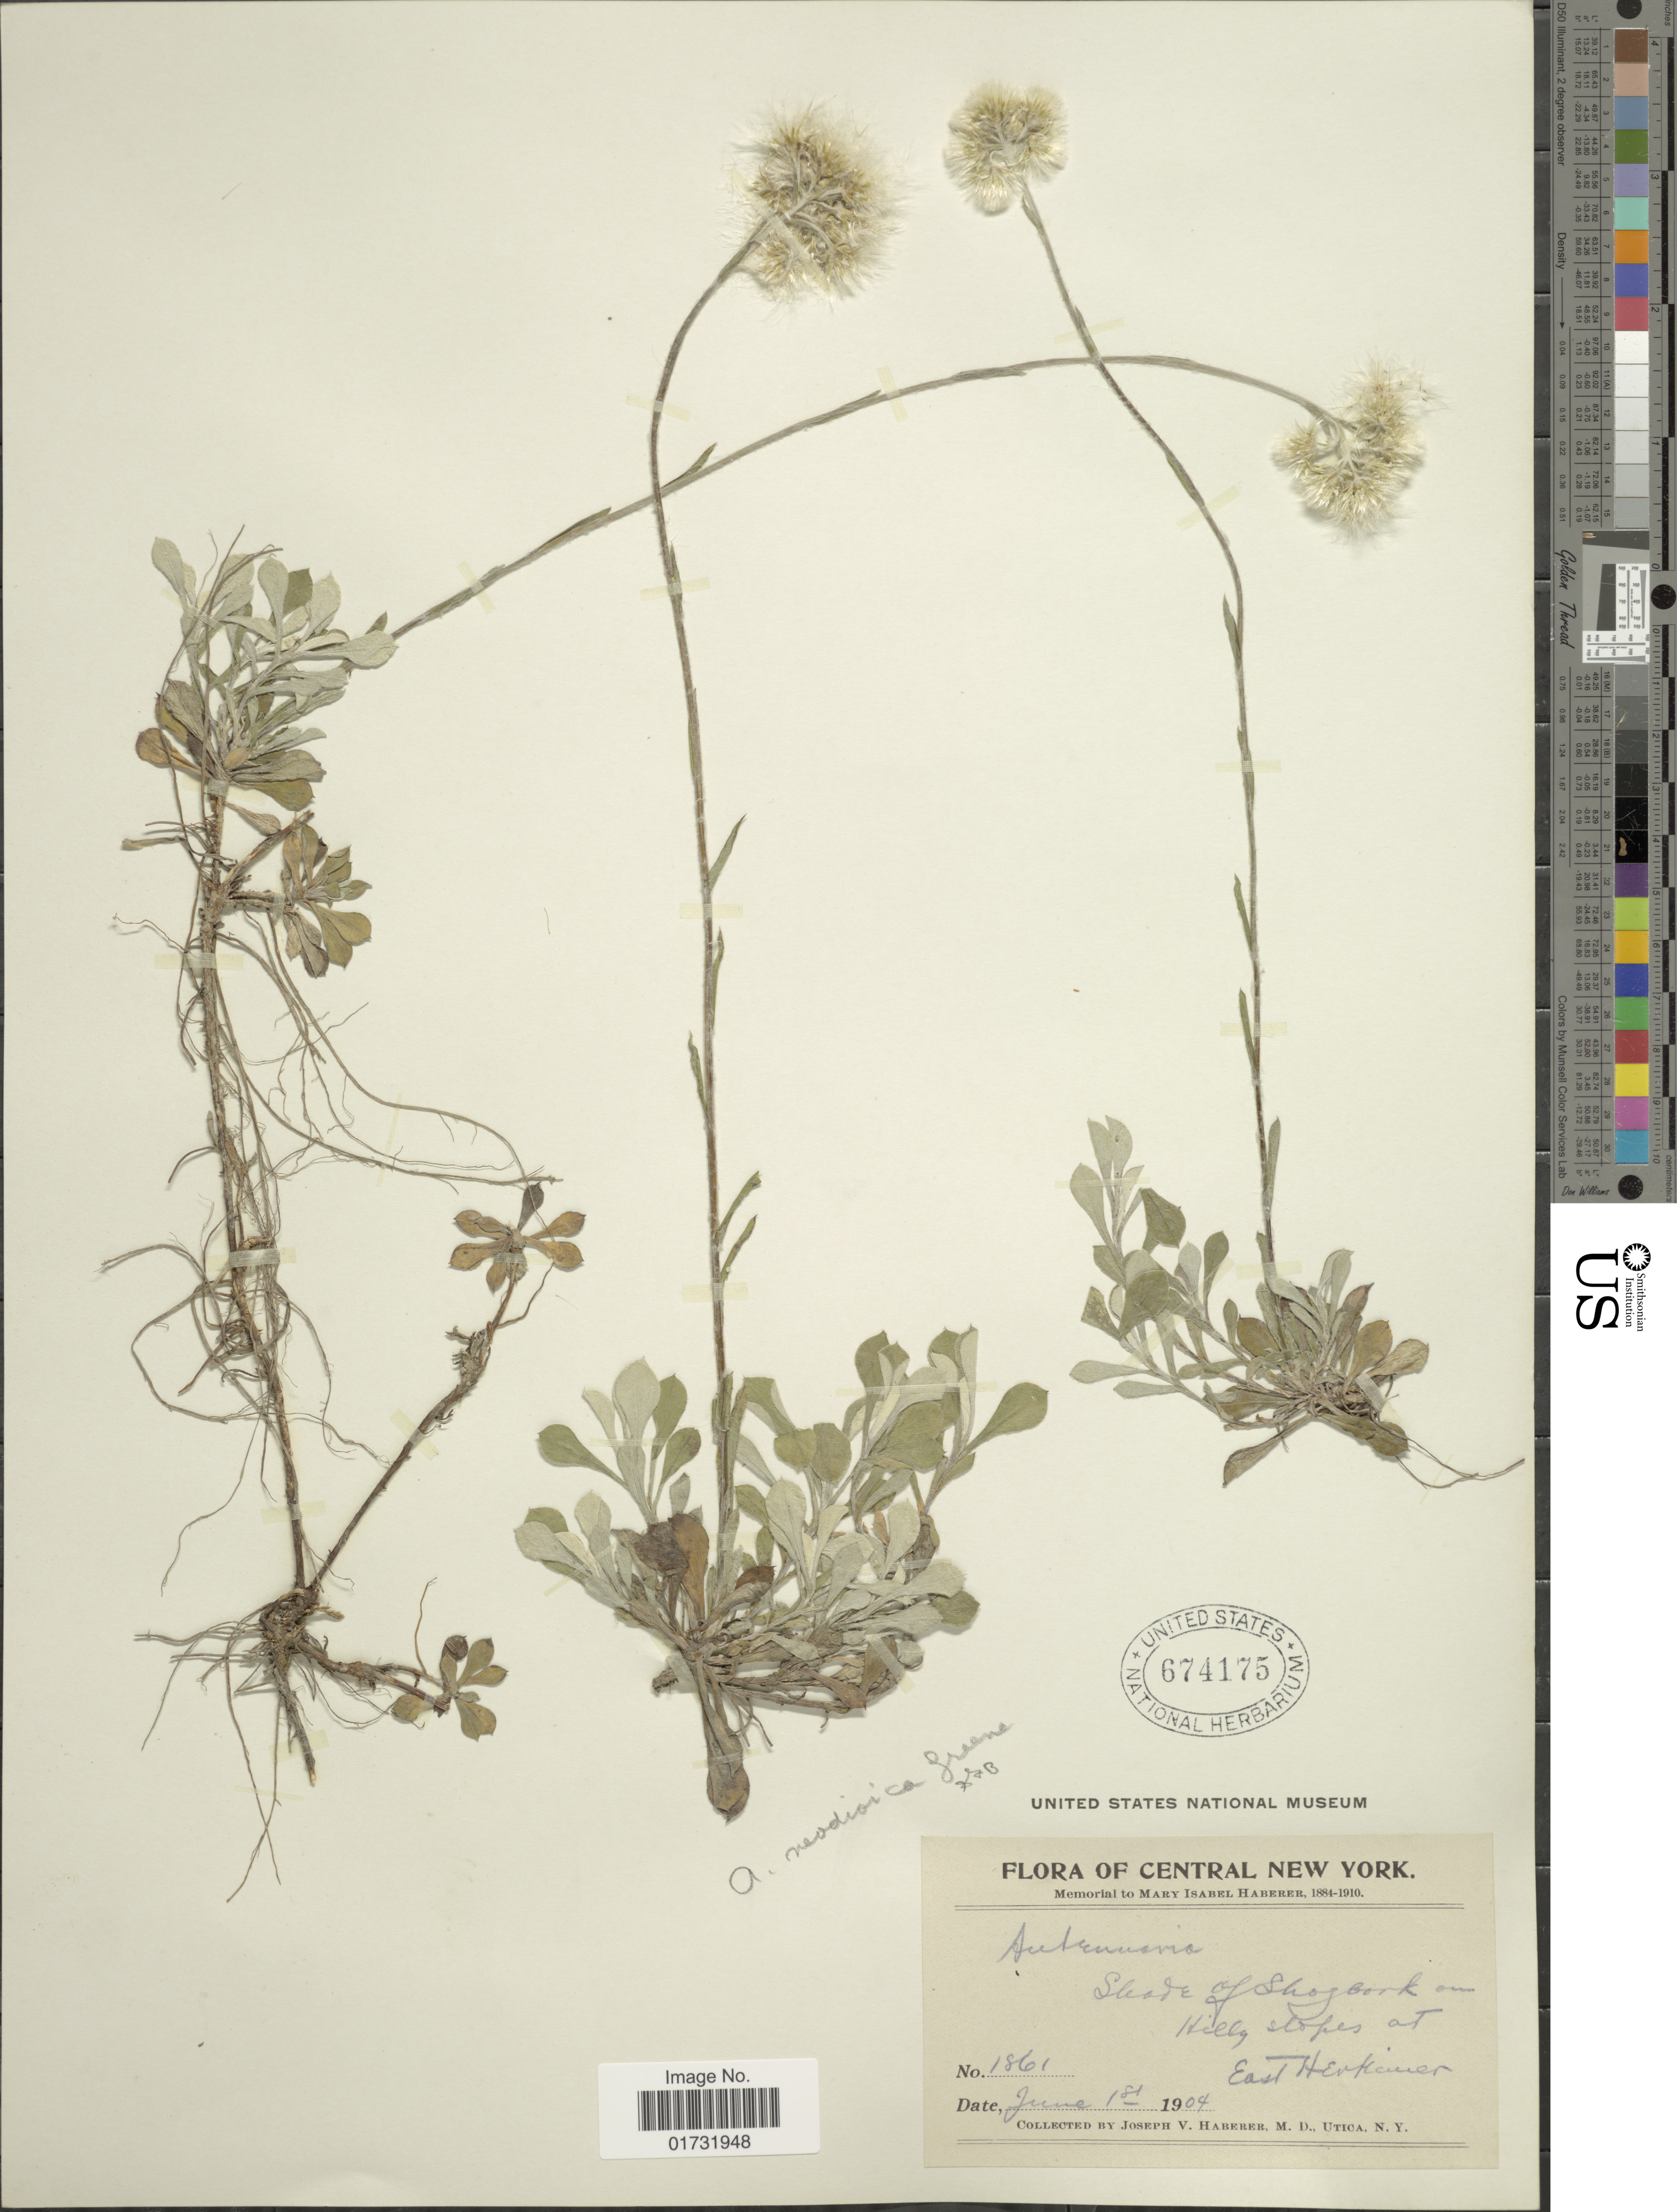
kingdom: Plantae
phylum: Tracheophyta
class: Magnoliopsida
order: Asterales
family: Asteraceae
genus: Antennaria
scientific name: Antennaria neodioica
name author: Greene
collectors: J. V. Haberer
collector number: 1861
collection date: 1904-06-18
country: United States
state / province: New York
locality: Central New York. East Herkimer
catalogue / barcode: US 674175